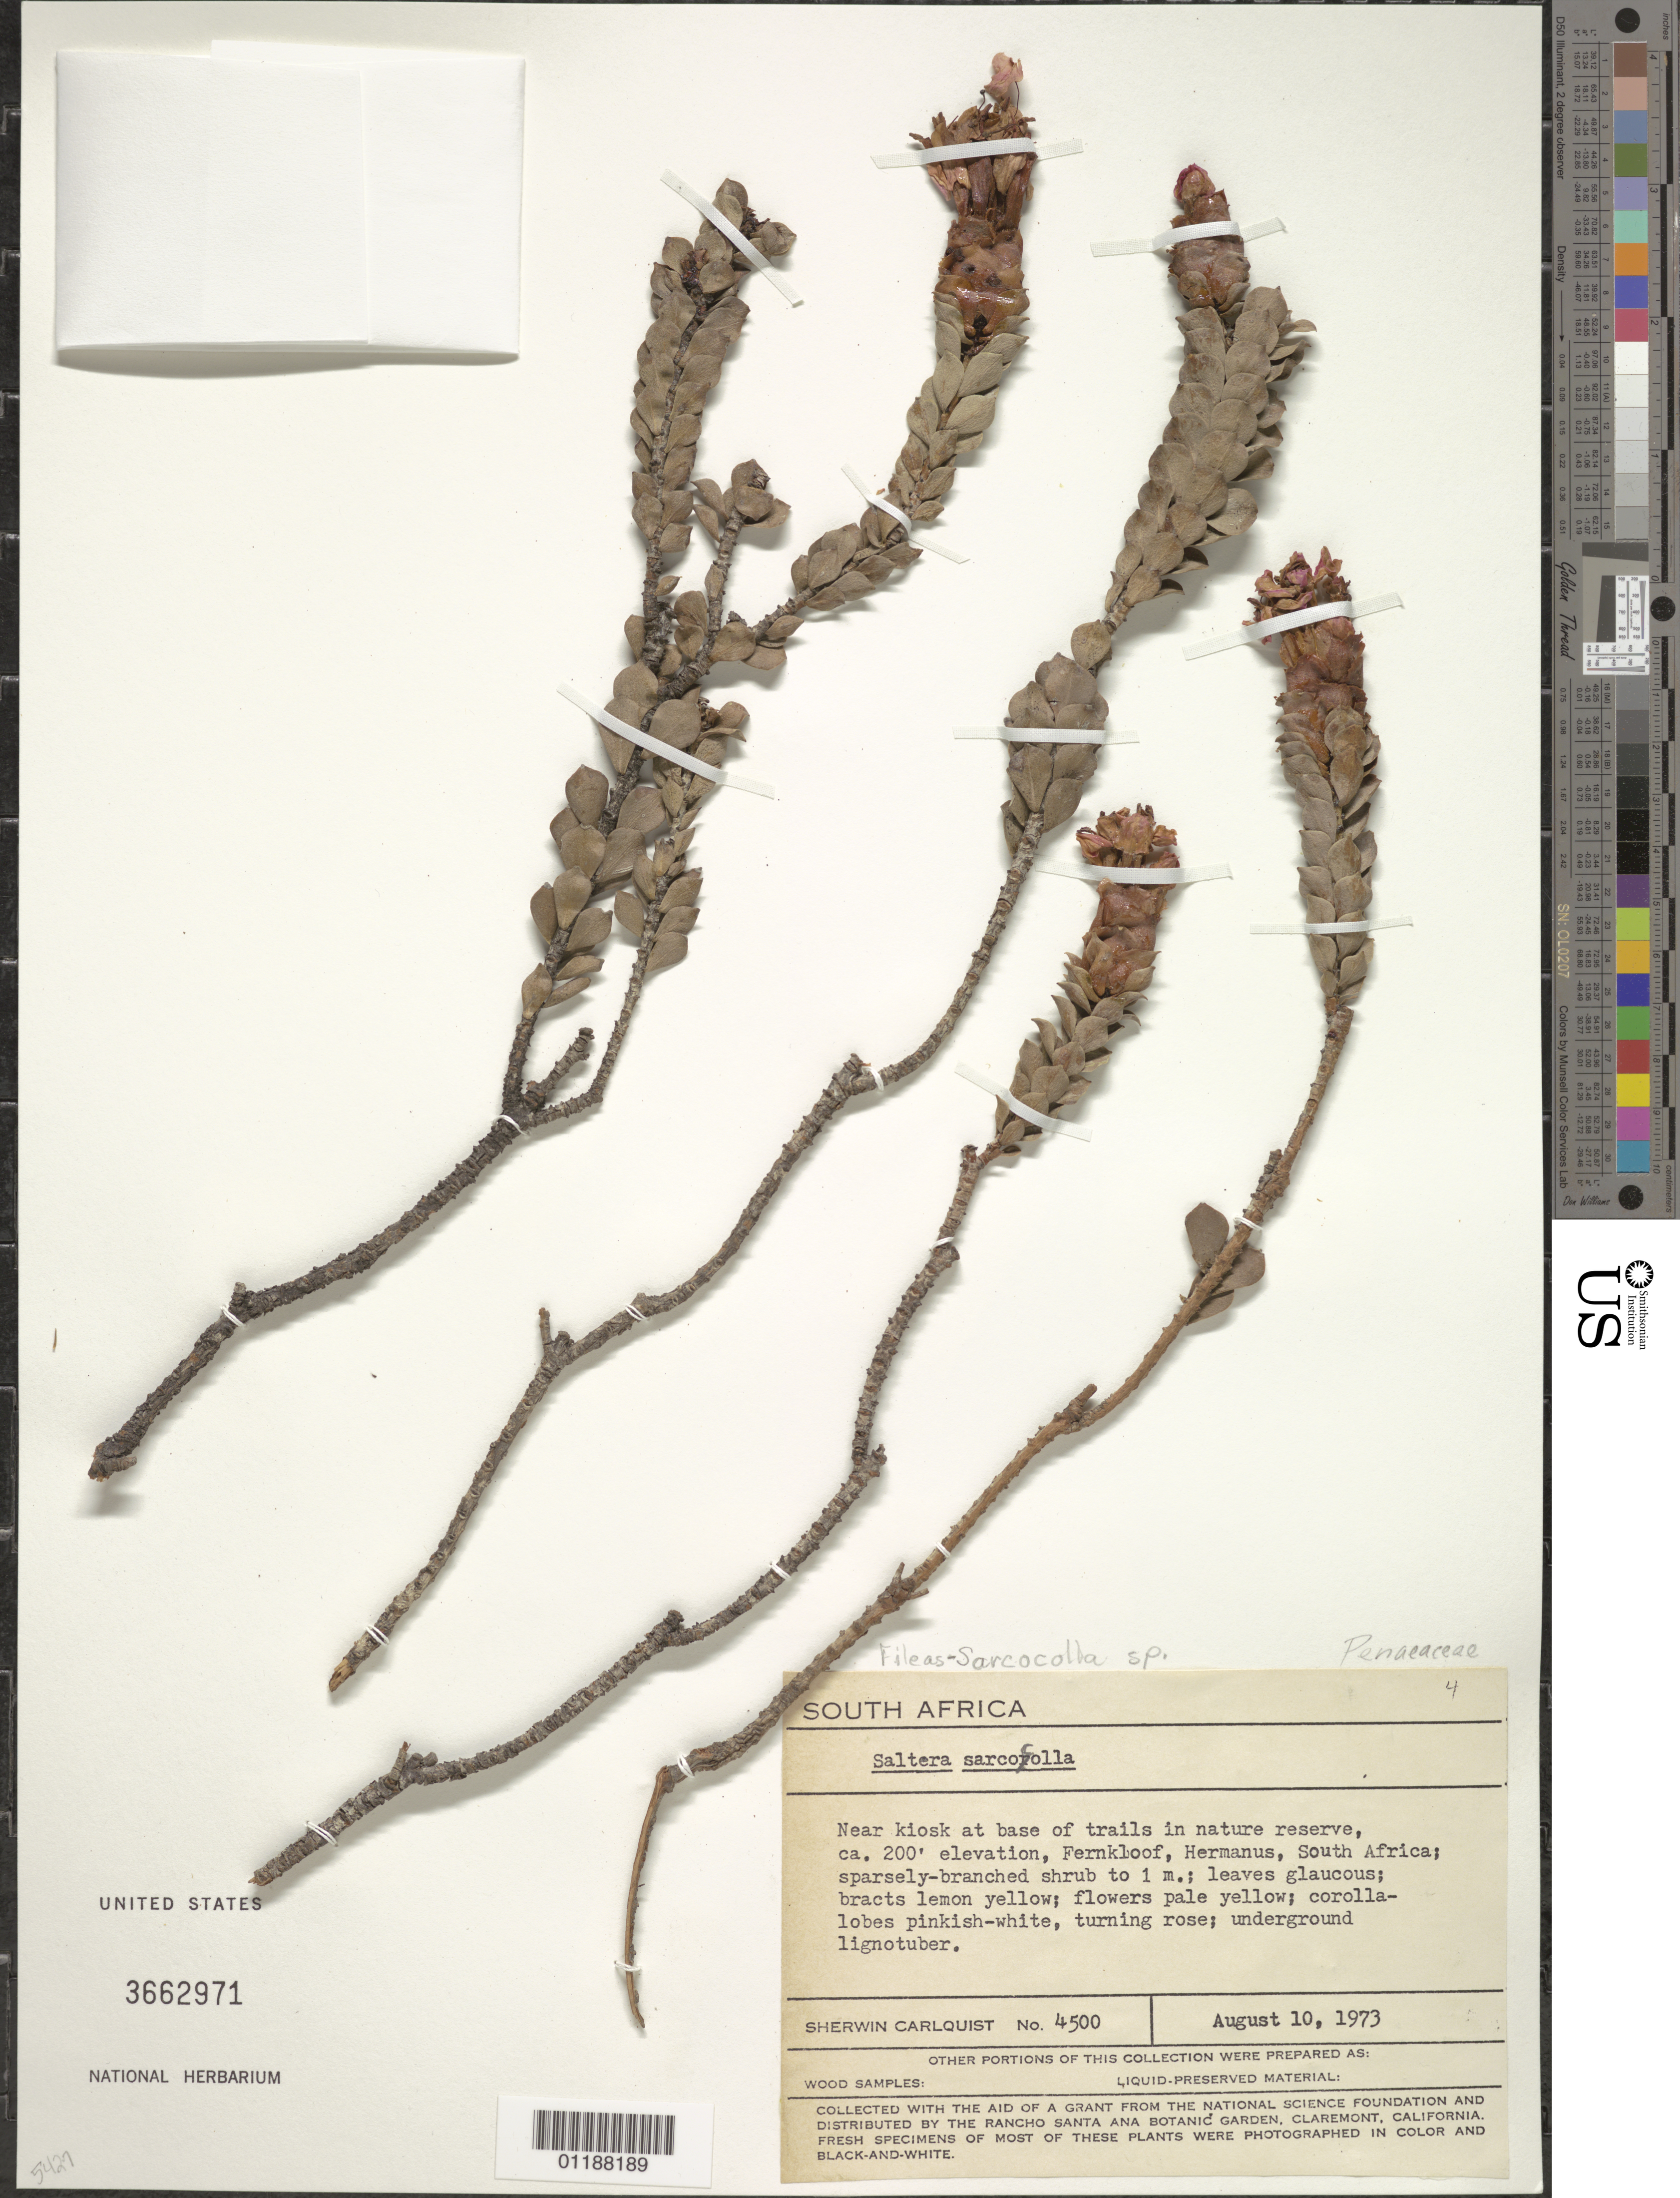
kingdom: Plantae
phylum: Tracheophyta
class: Magnoliopsida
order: Myrtales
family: Penaeaceae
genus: Penaea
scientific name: Penaea sarcocolla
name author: L.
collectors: S. Carlquist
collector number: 4500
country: South Africa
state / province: Limpopo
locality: Fernkloof, Hermanus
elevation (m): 61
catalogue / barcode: US 3662971